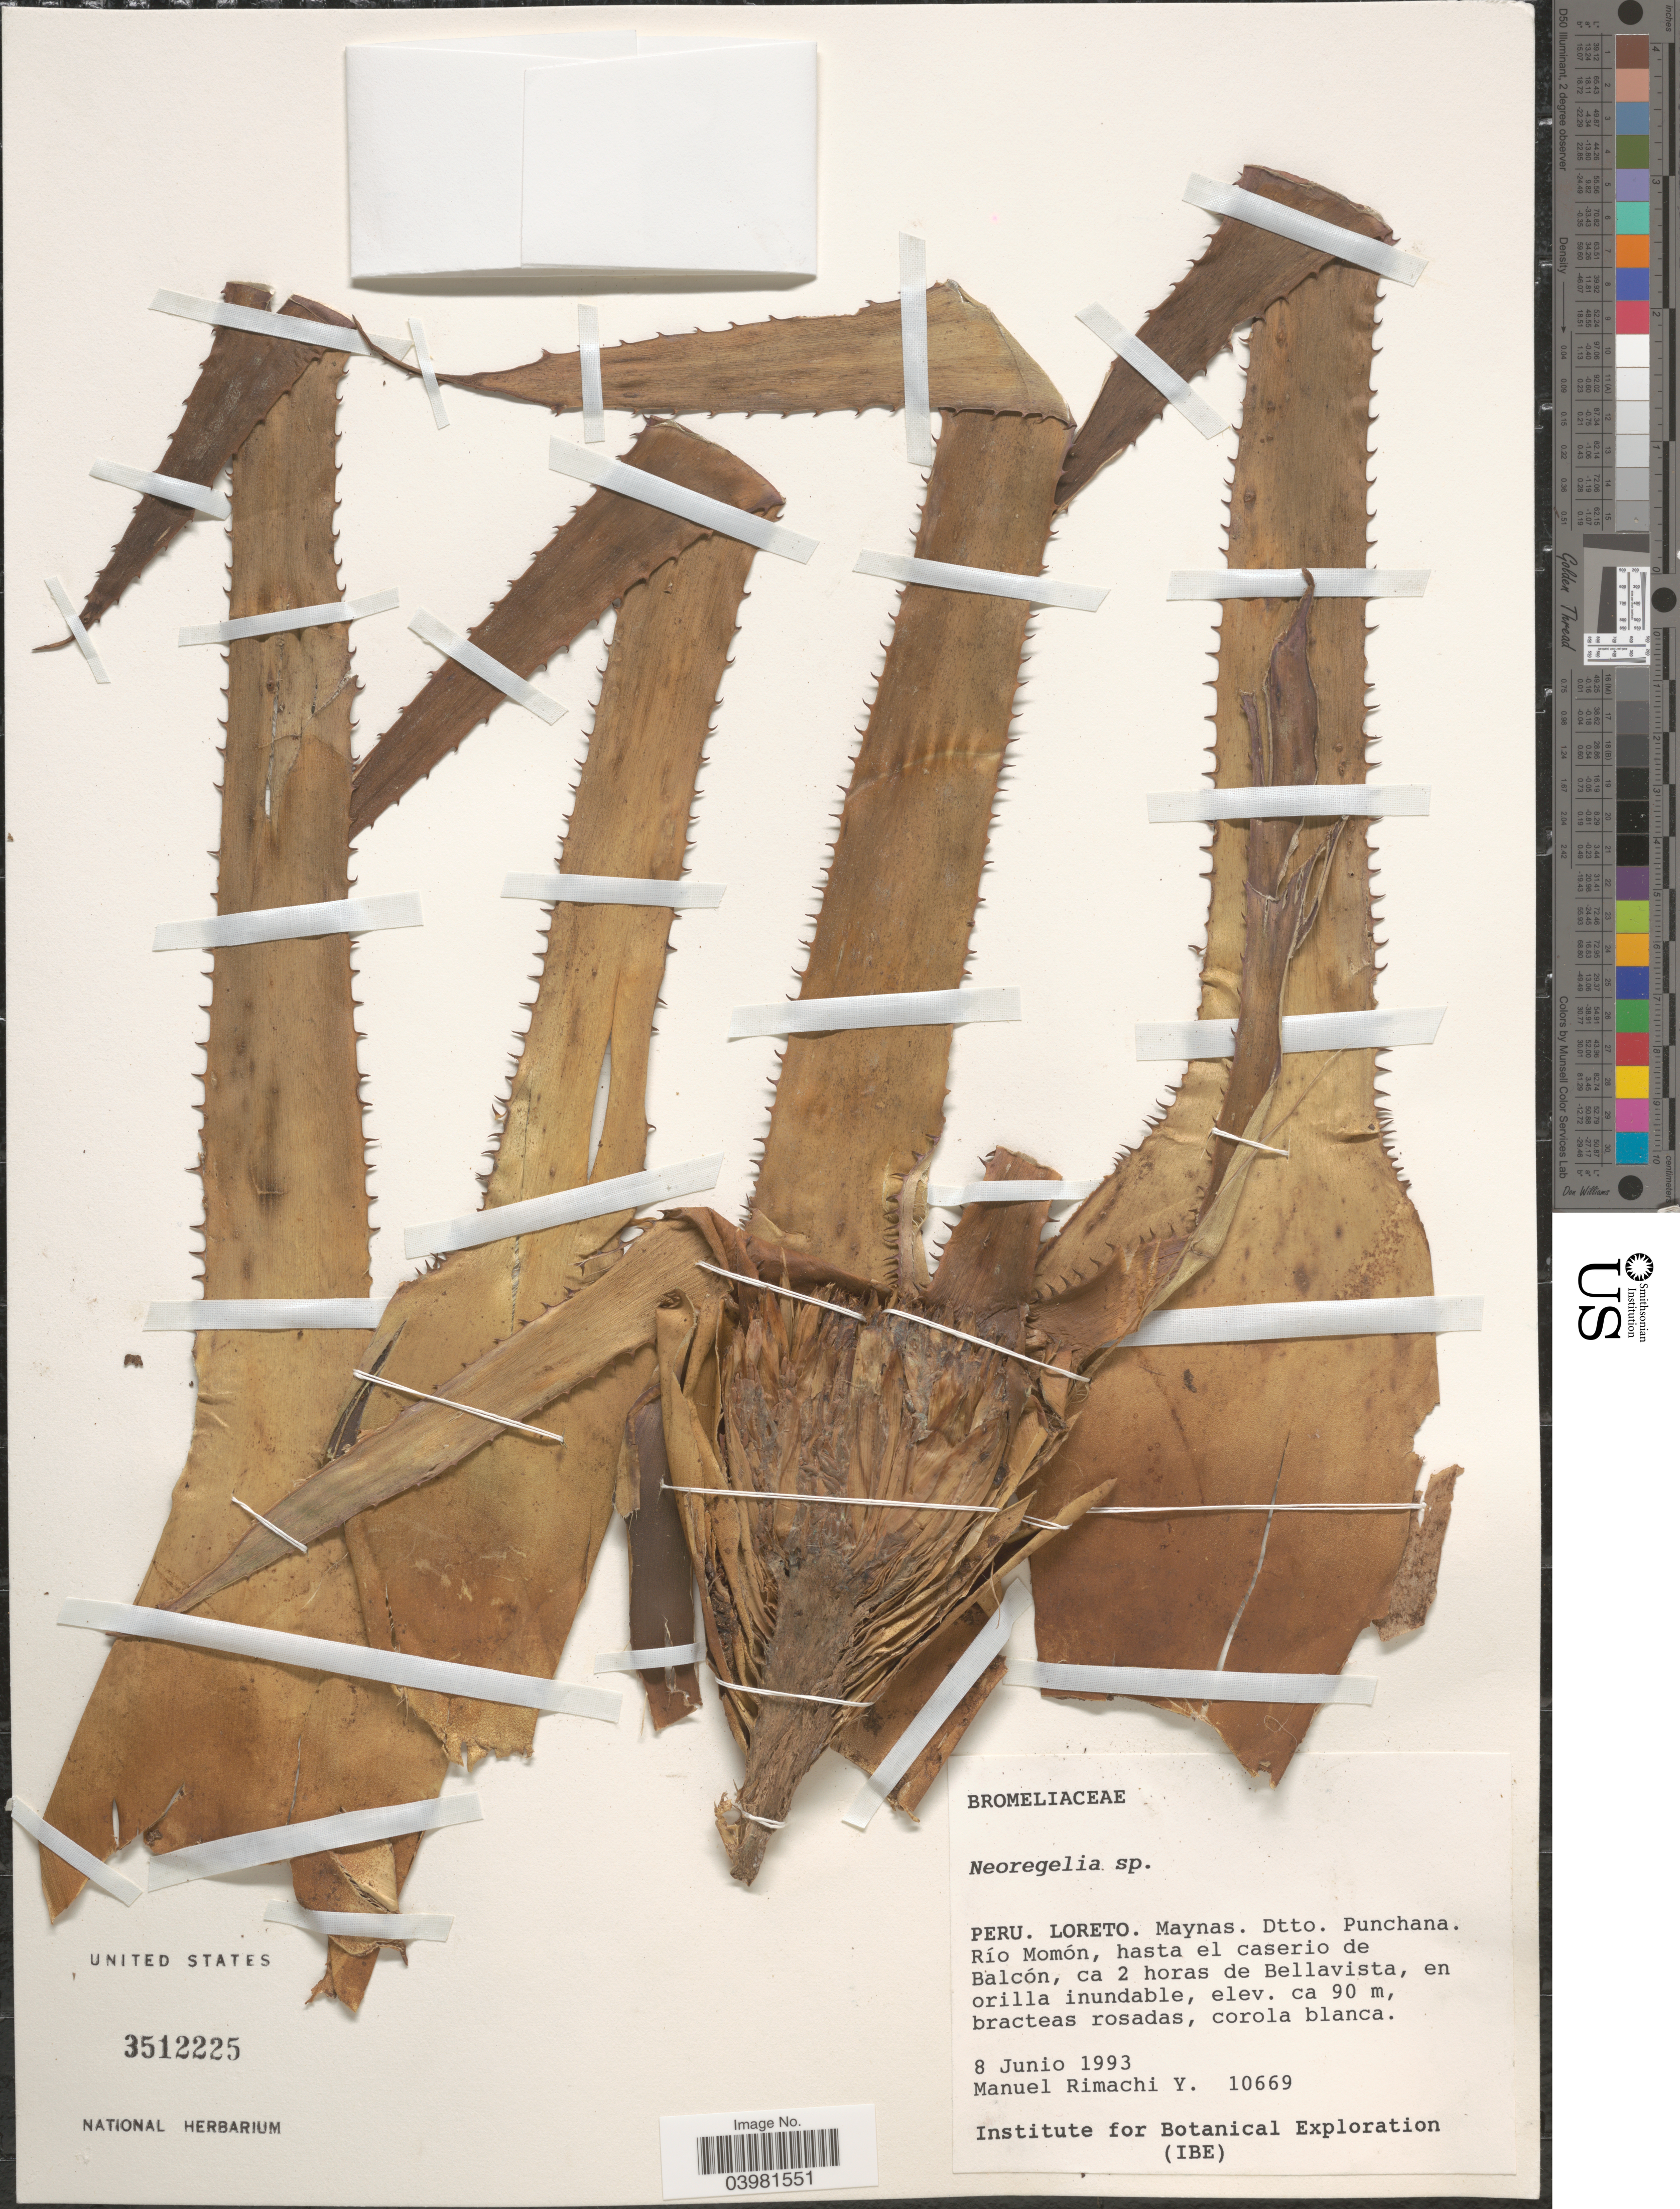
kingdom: Plantae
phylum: Tracheophyta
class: Liliopsida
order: Poales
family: Bromeliaceae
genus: Neoregelia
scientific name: Neoregelia sp.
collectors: M. Rimachi Y.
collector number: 10669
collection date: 1993-06-08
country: Peru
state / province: Loreto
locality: Maynas. Dtto. Punchana. Río Momón, hasta el caserio de Balcón, ca 2 horas de Bellavista.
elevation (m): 90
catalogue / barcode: US 3512225